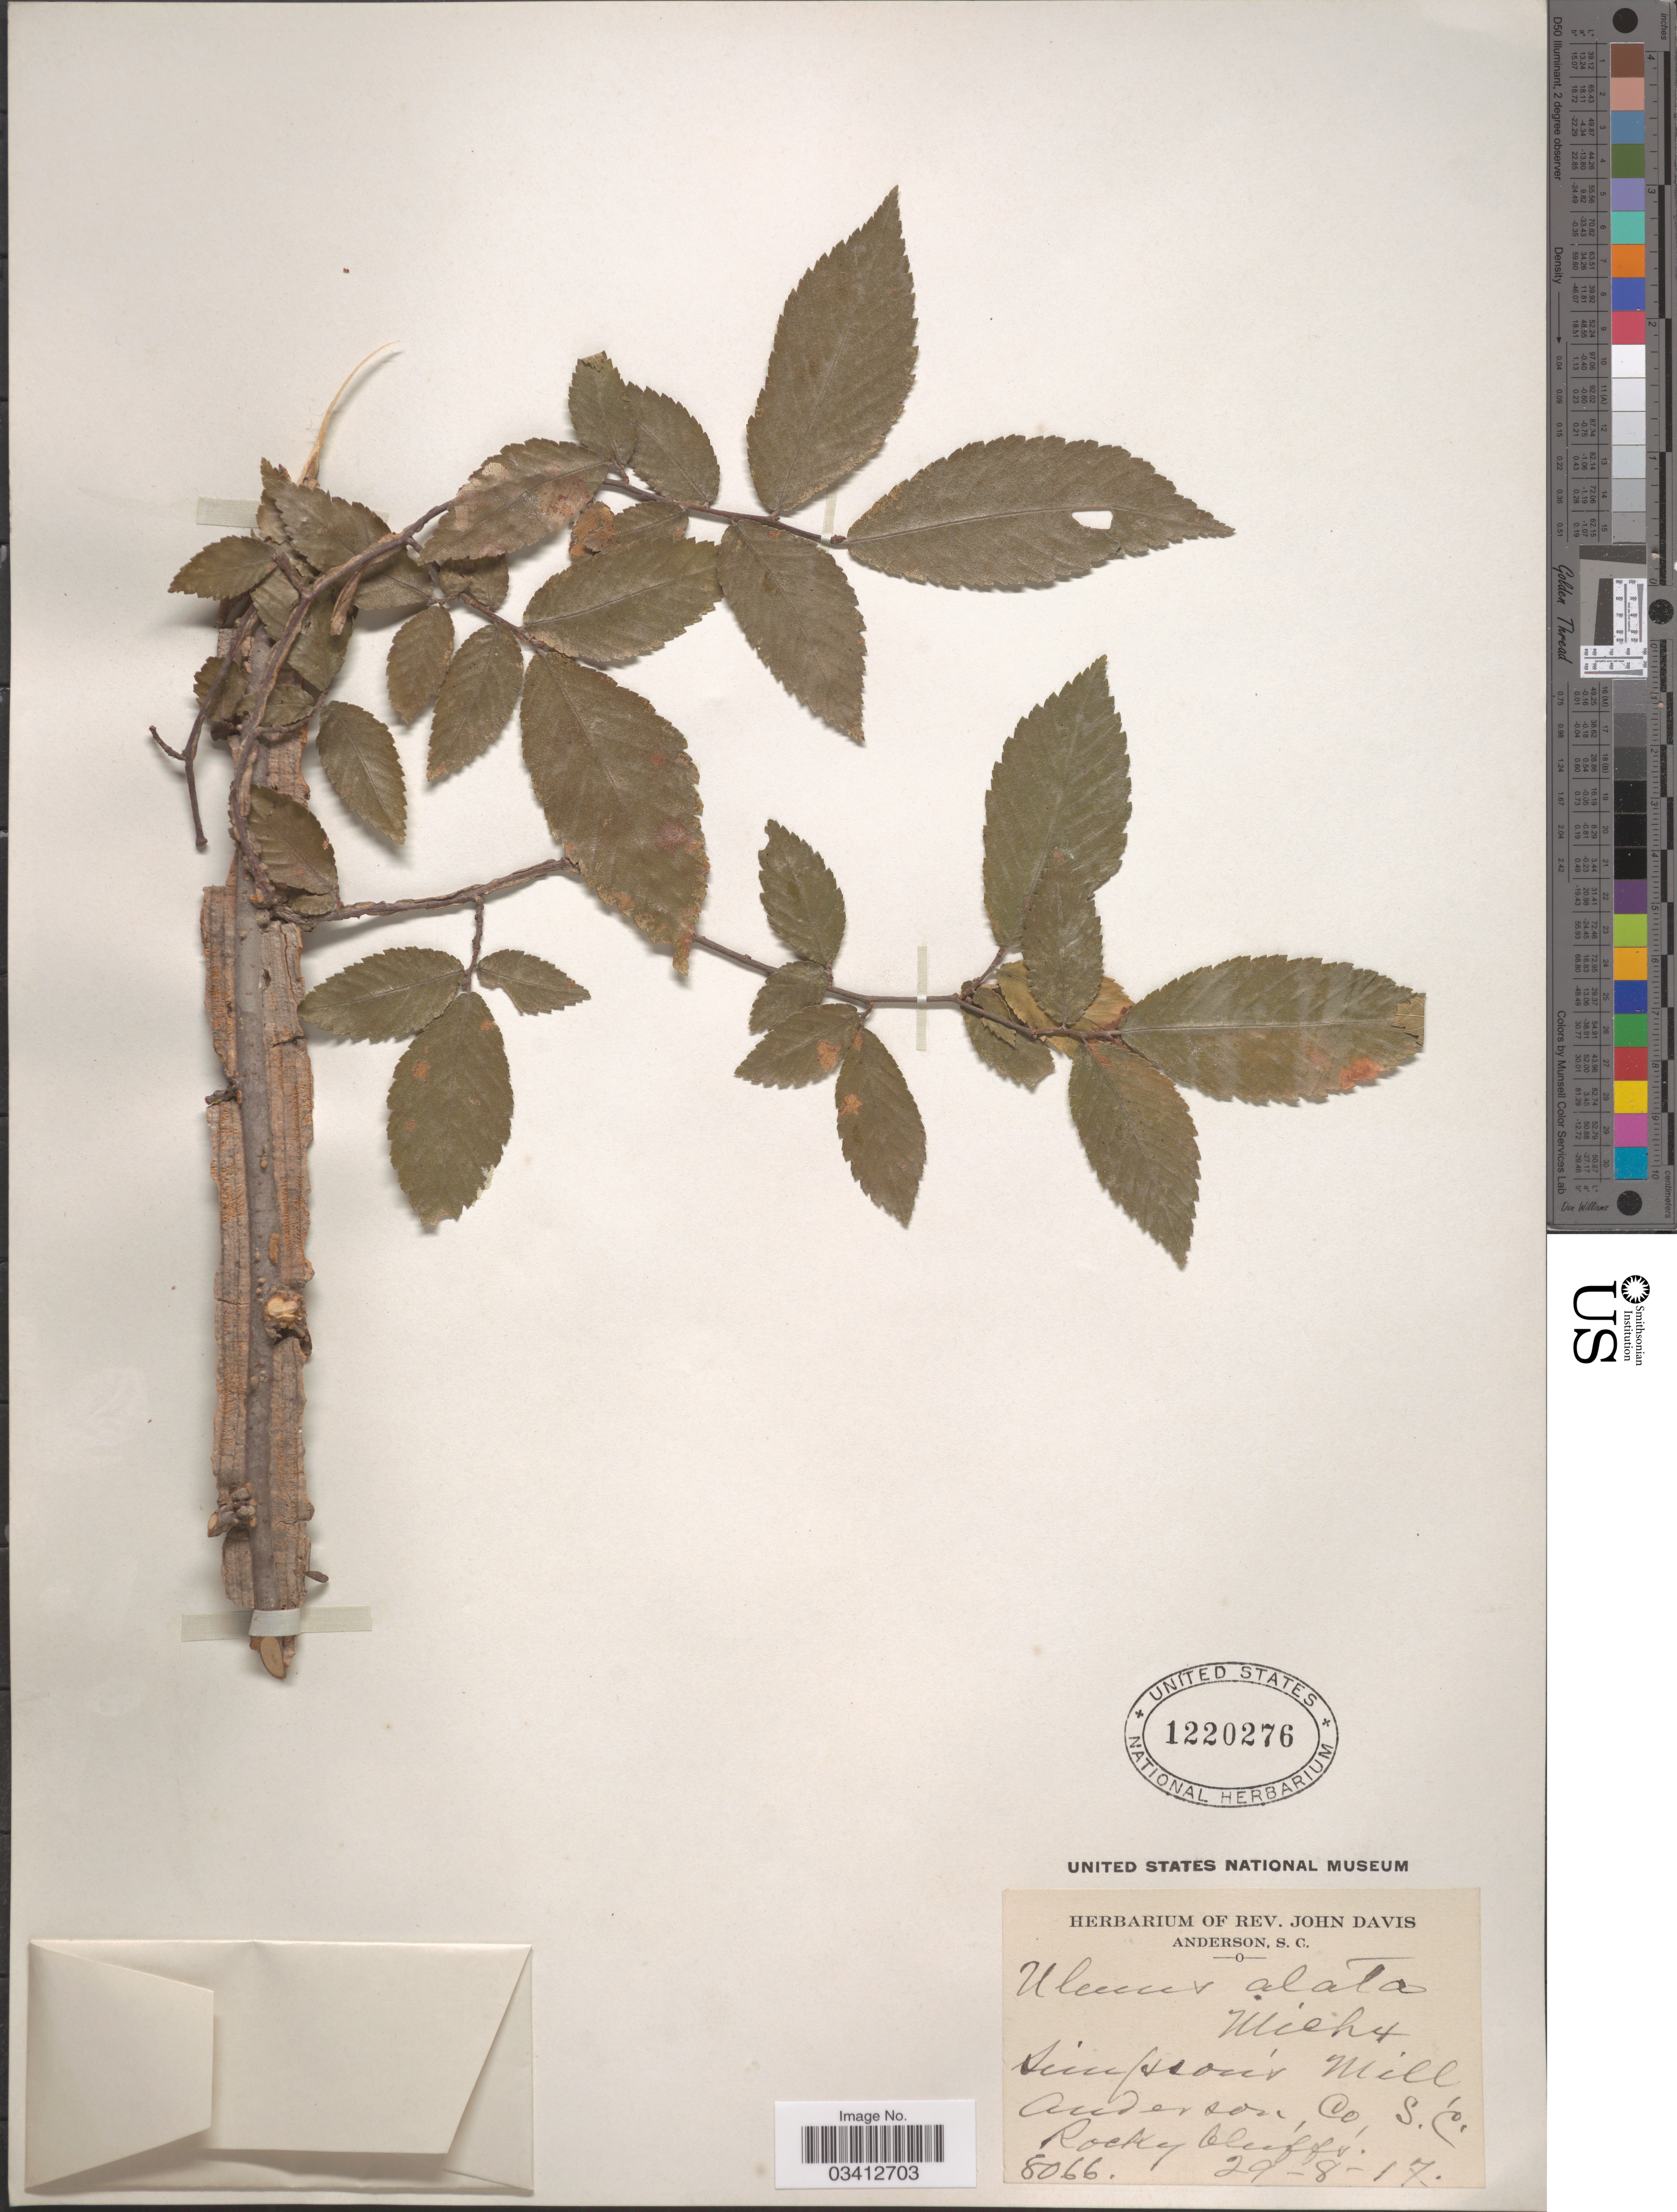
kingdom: Plantae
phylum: Tracheophyta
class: Magnoliopsida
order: Rosales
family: Ulmaceae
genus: Ulmus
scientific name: Ulmus alata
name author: Michx.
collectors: ex herb. Rev. John Davis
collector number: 8066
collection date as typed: Transcribed d/m/y: 29/8/17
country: United States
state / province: South Carolina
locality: Simpson's Mill. Anderson Co.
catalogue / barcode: US 1220276